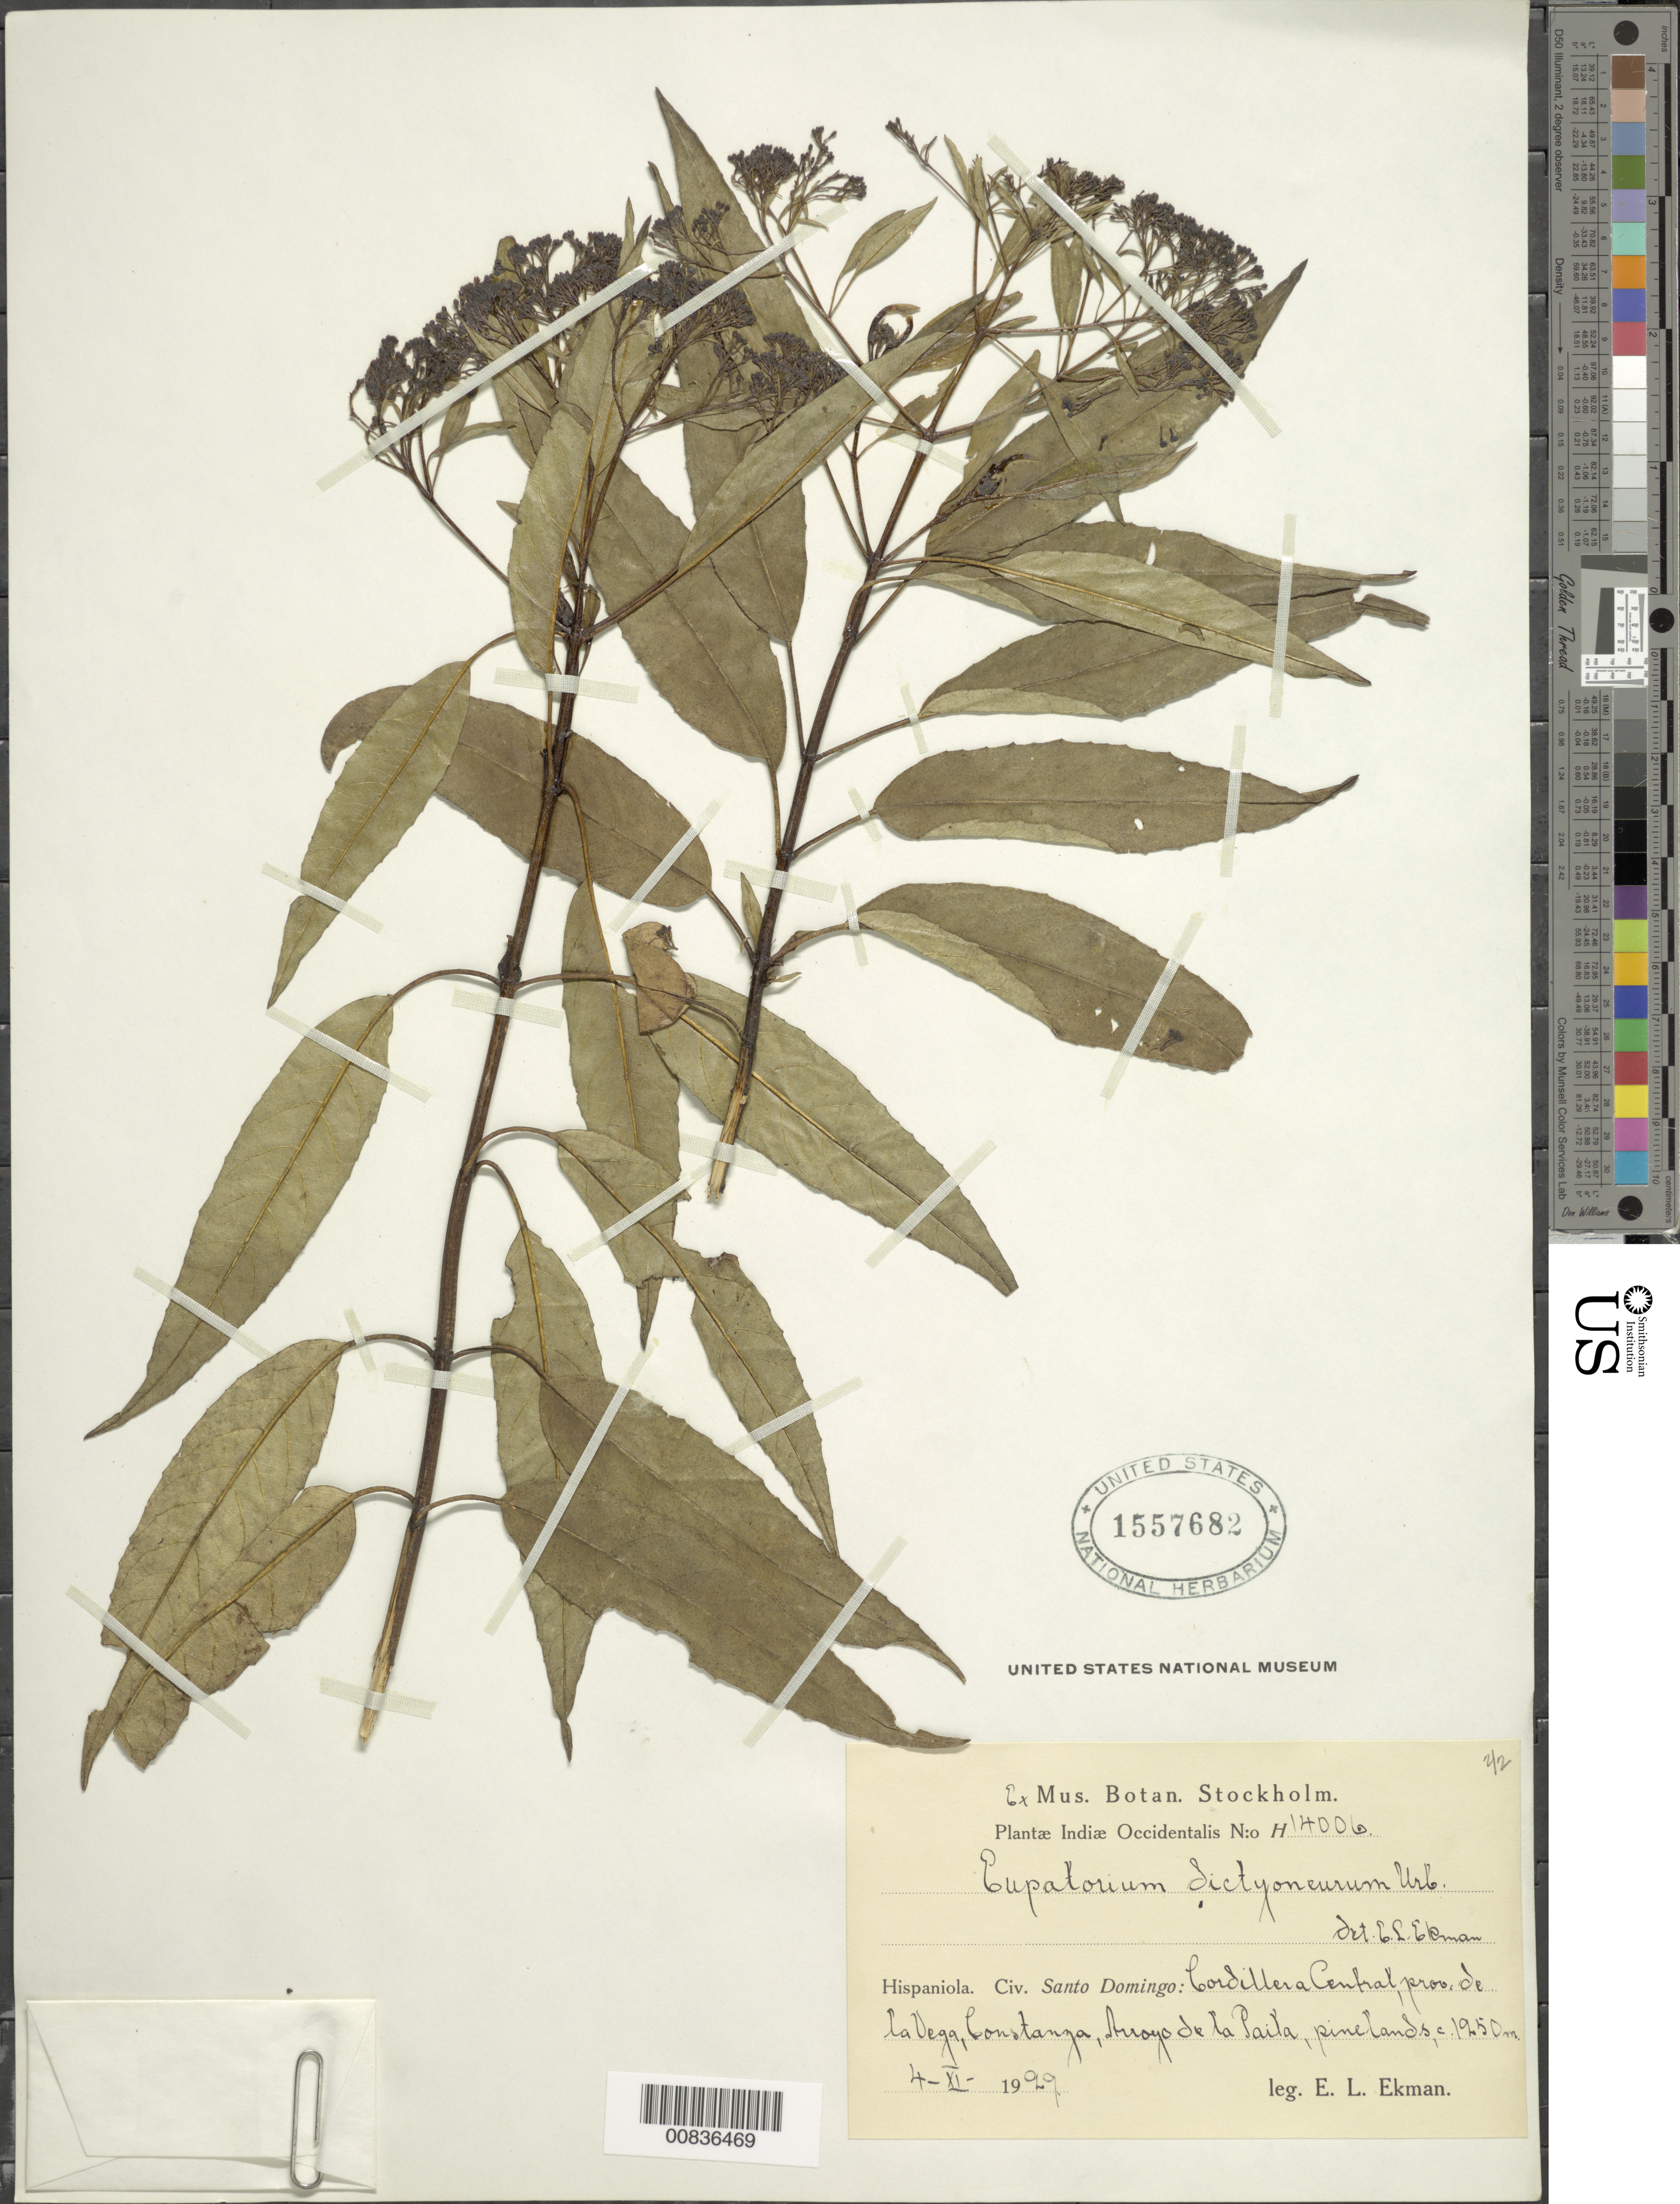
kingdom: Plantae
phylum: Tracheophyta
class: Magnoliopsida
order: Asterales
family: Asteraceae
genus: Ageratina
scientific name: Ageratina dictyoneura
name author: (Urb.) R.M. King & H. Rob.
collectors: E. L. Ekman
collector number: H 14006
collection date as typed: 04 Nov 1929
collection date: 1929-11-04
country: Dominican Republic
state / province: La Vega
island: Hispaniola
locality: Cordillera Central, Constanza, Arroyo de la Paila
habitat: Pinelands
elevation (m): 1250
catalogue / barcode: US 1557682